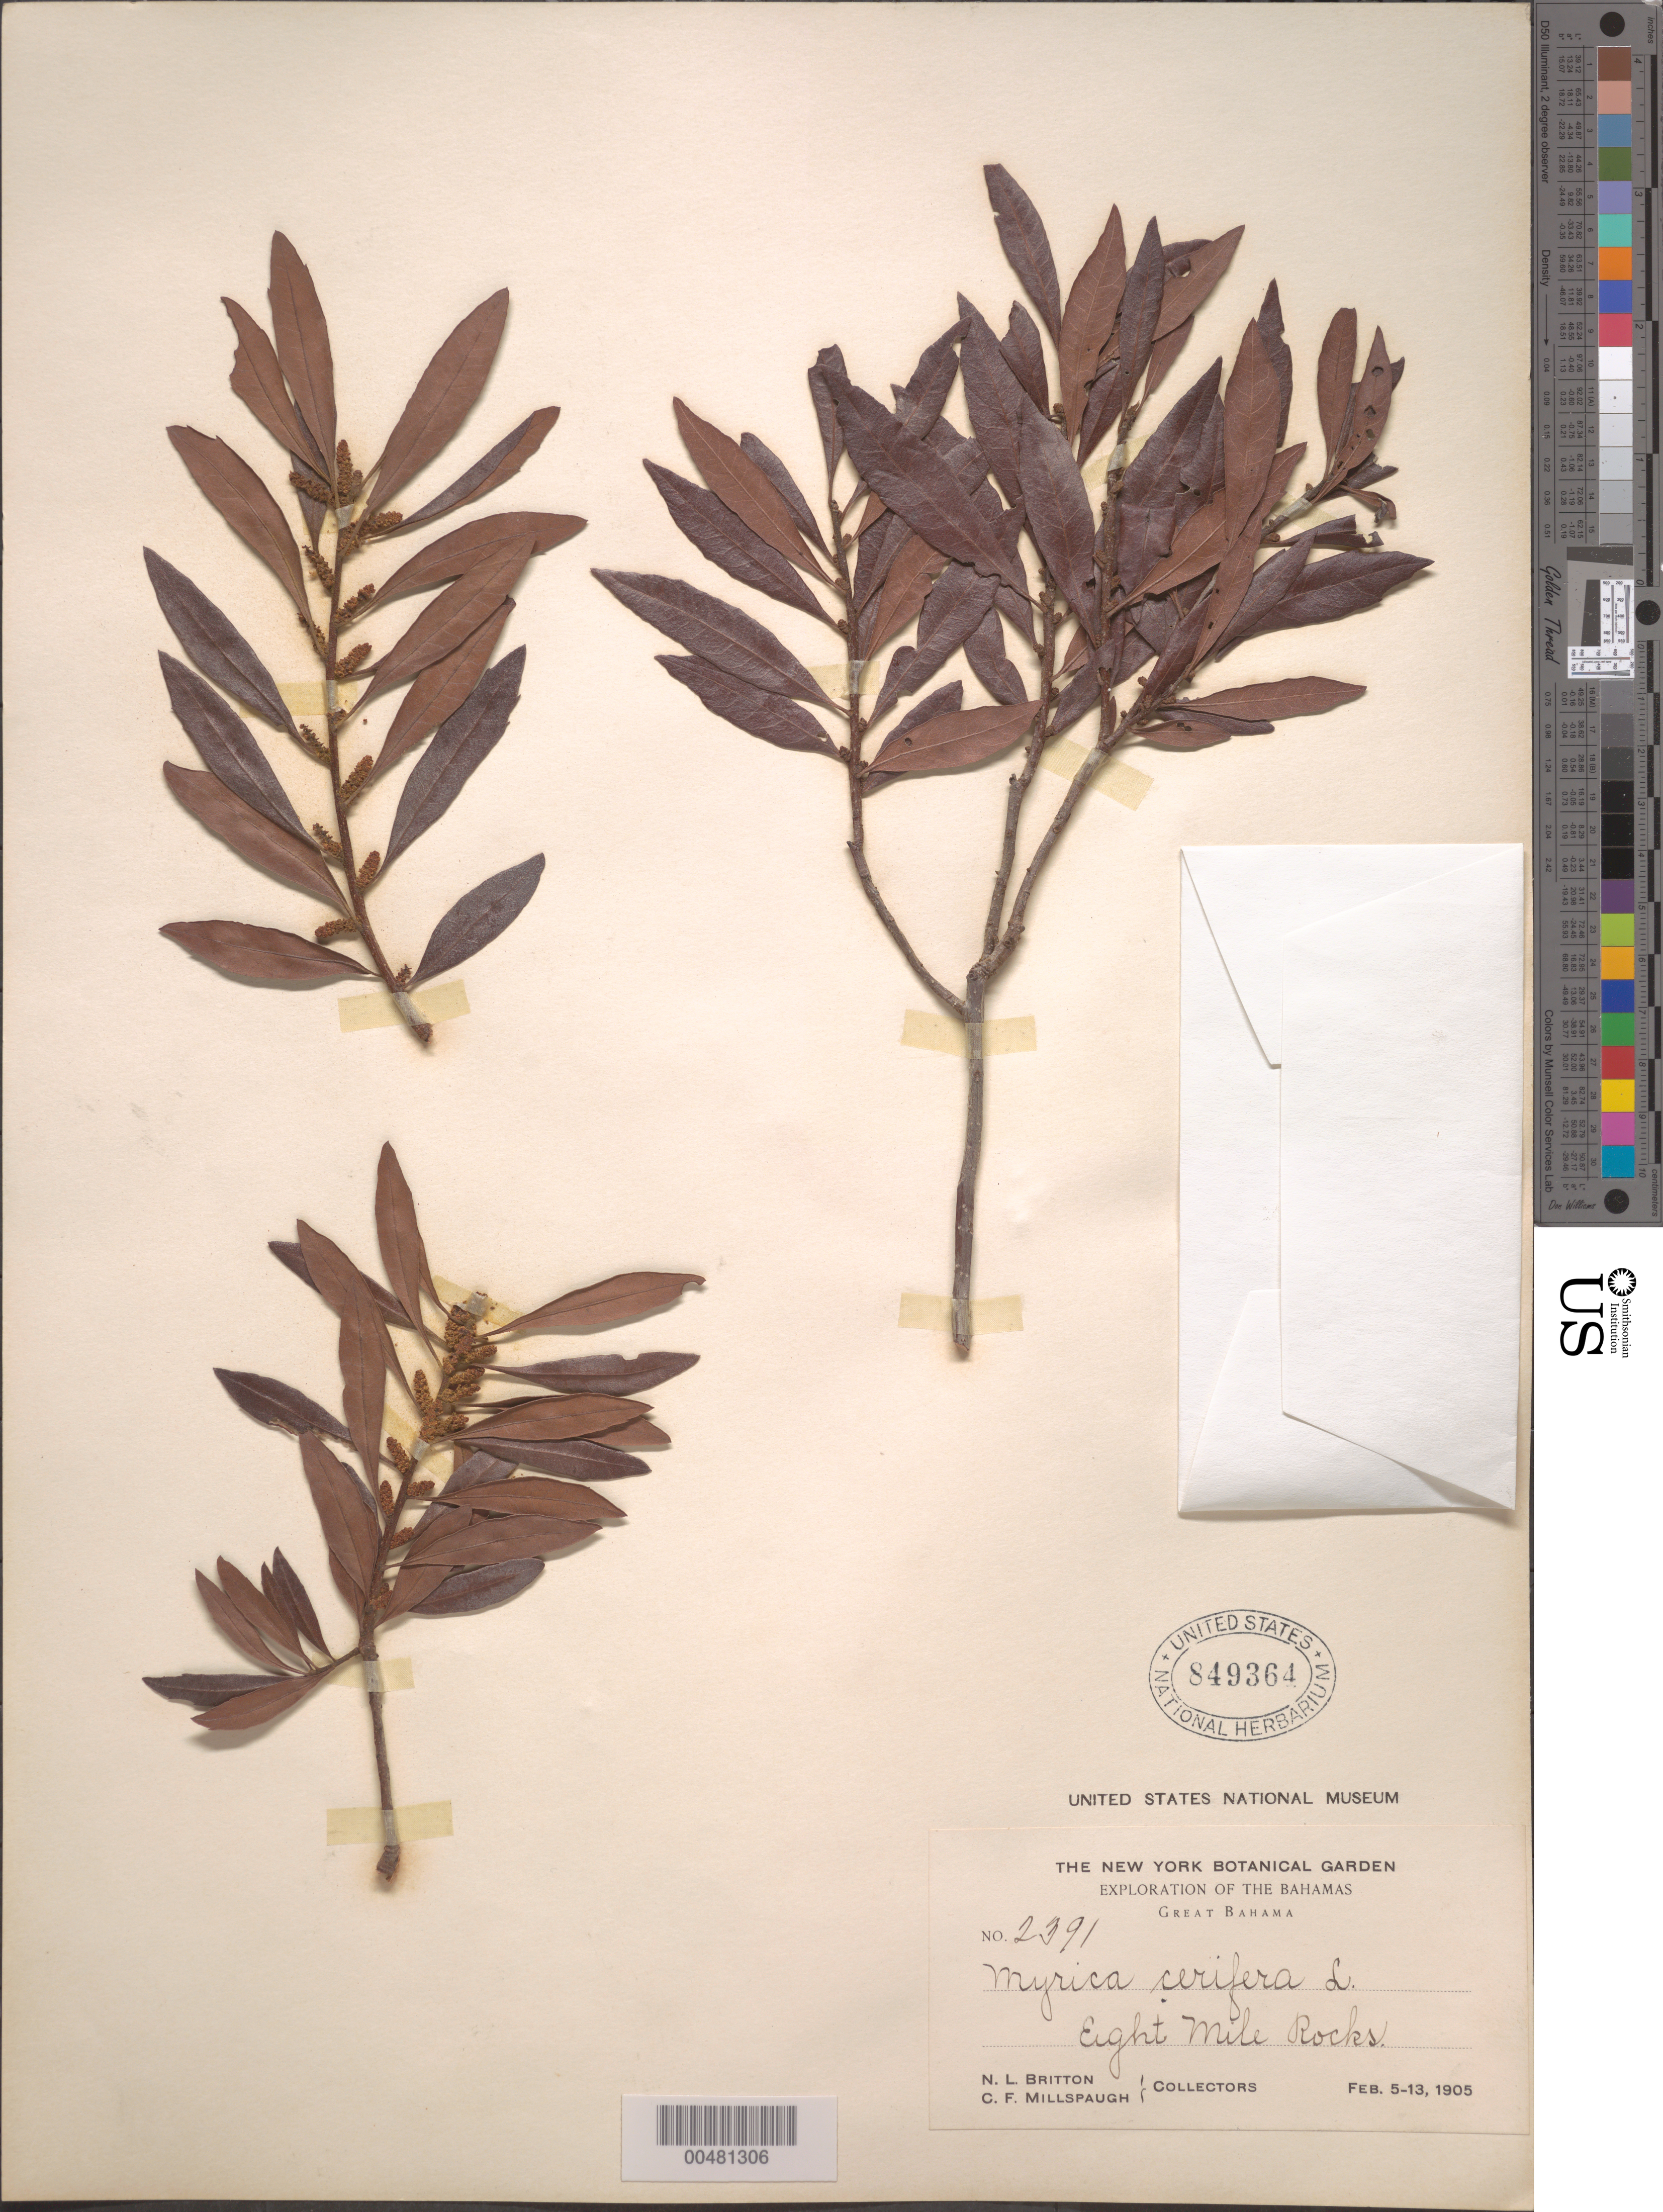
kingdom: Plantae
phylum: Tracheophyta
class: Magnoliopsida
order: Fagales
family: Myricaceae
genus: Morella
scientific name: Morella cerifera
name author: (L.) Small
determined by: Strong, M. T., (US), Smithsonian Institution - National Museum of Natural History (UNITED STATES)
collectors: N. Britton & C. F. Millspaugh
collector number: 2391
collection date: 1905-02-05/1905-02-13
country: Bahamas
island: Great Bahama I.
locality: Eight Mile Rocks.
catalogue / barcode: US 849364